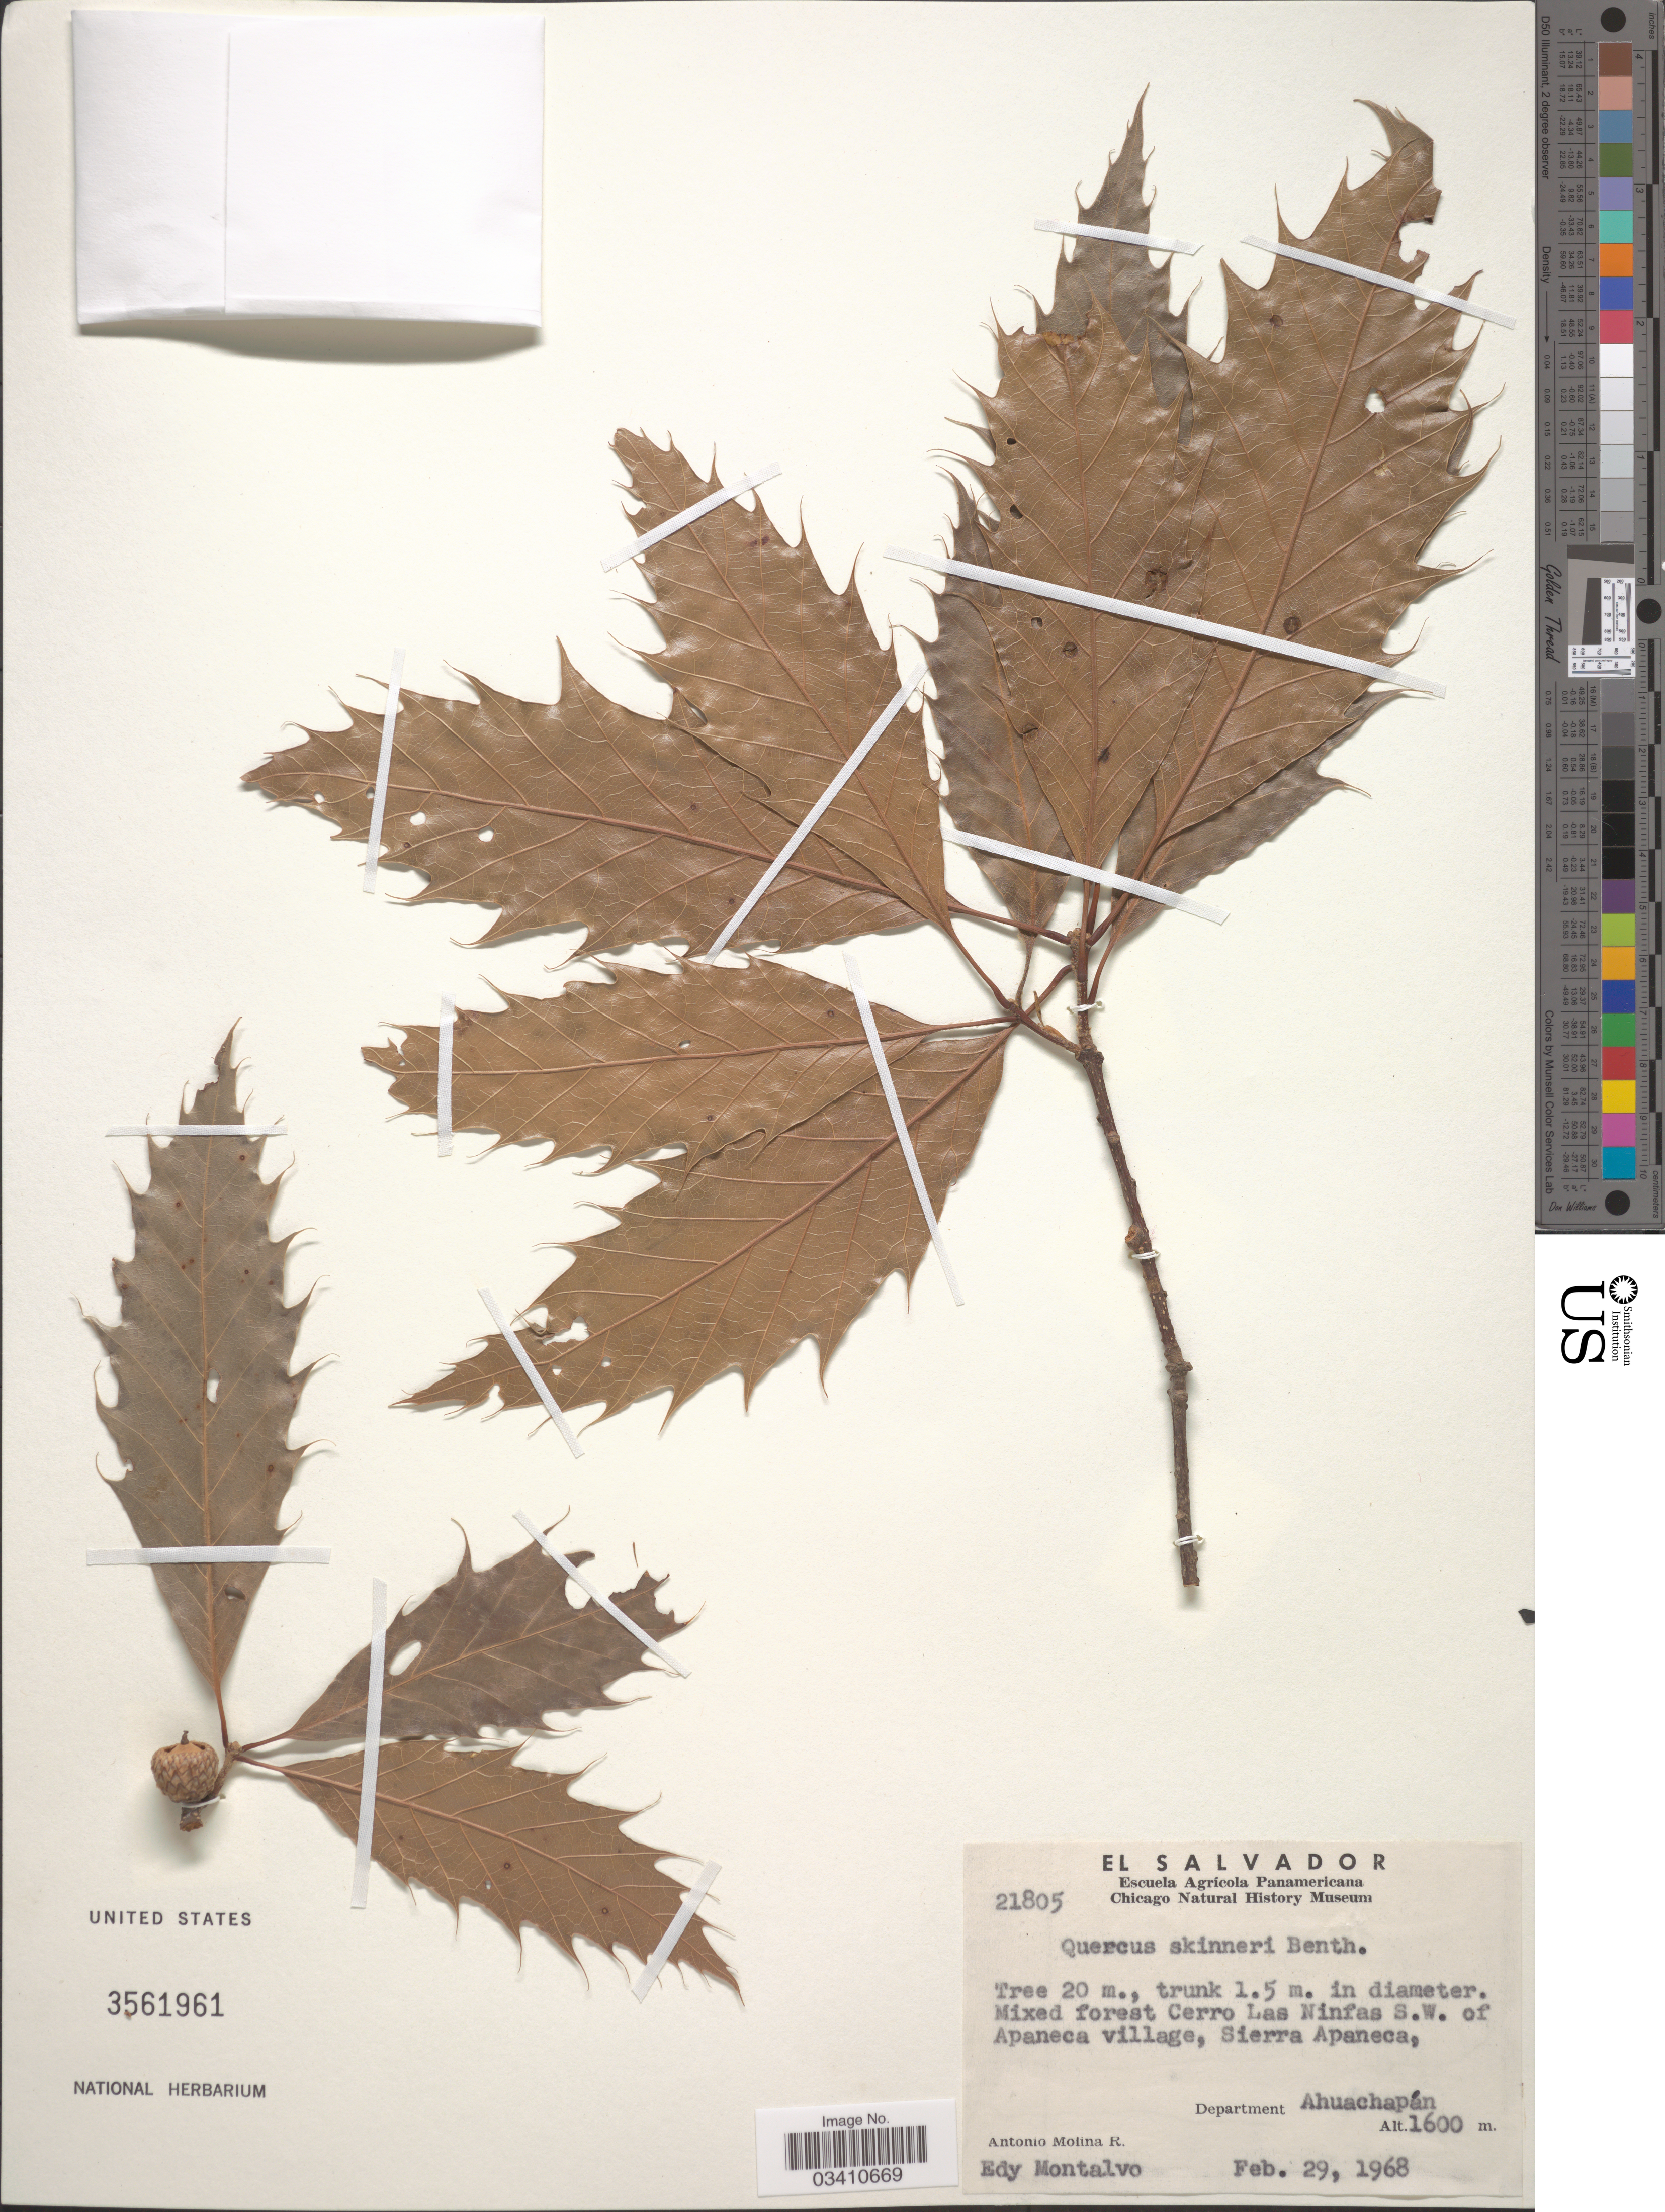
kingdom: Plantae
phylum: Tracheophyta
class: Magnoliopsida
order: Fagales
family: Fagaceae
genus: Quercus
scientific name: Quercus skinneri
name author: Benth.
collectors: A. Molina R. & E. A. Montalvo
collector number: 21805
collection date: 1968-02-29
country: El Salvador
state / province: Ahuachapan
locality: Mixed forest Cerro Las Ninfas S.W. of Apaneca village, Sierra Apaneca, Department Ahuachapán.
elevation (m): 1600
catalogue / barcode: US 3561961